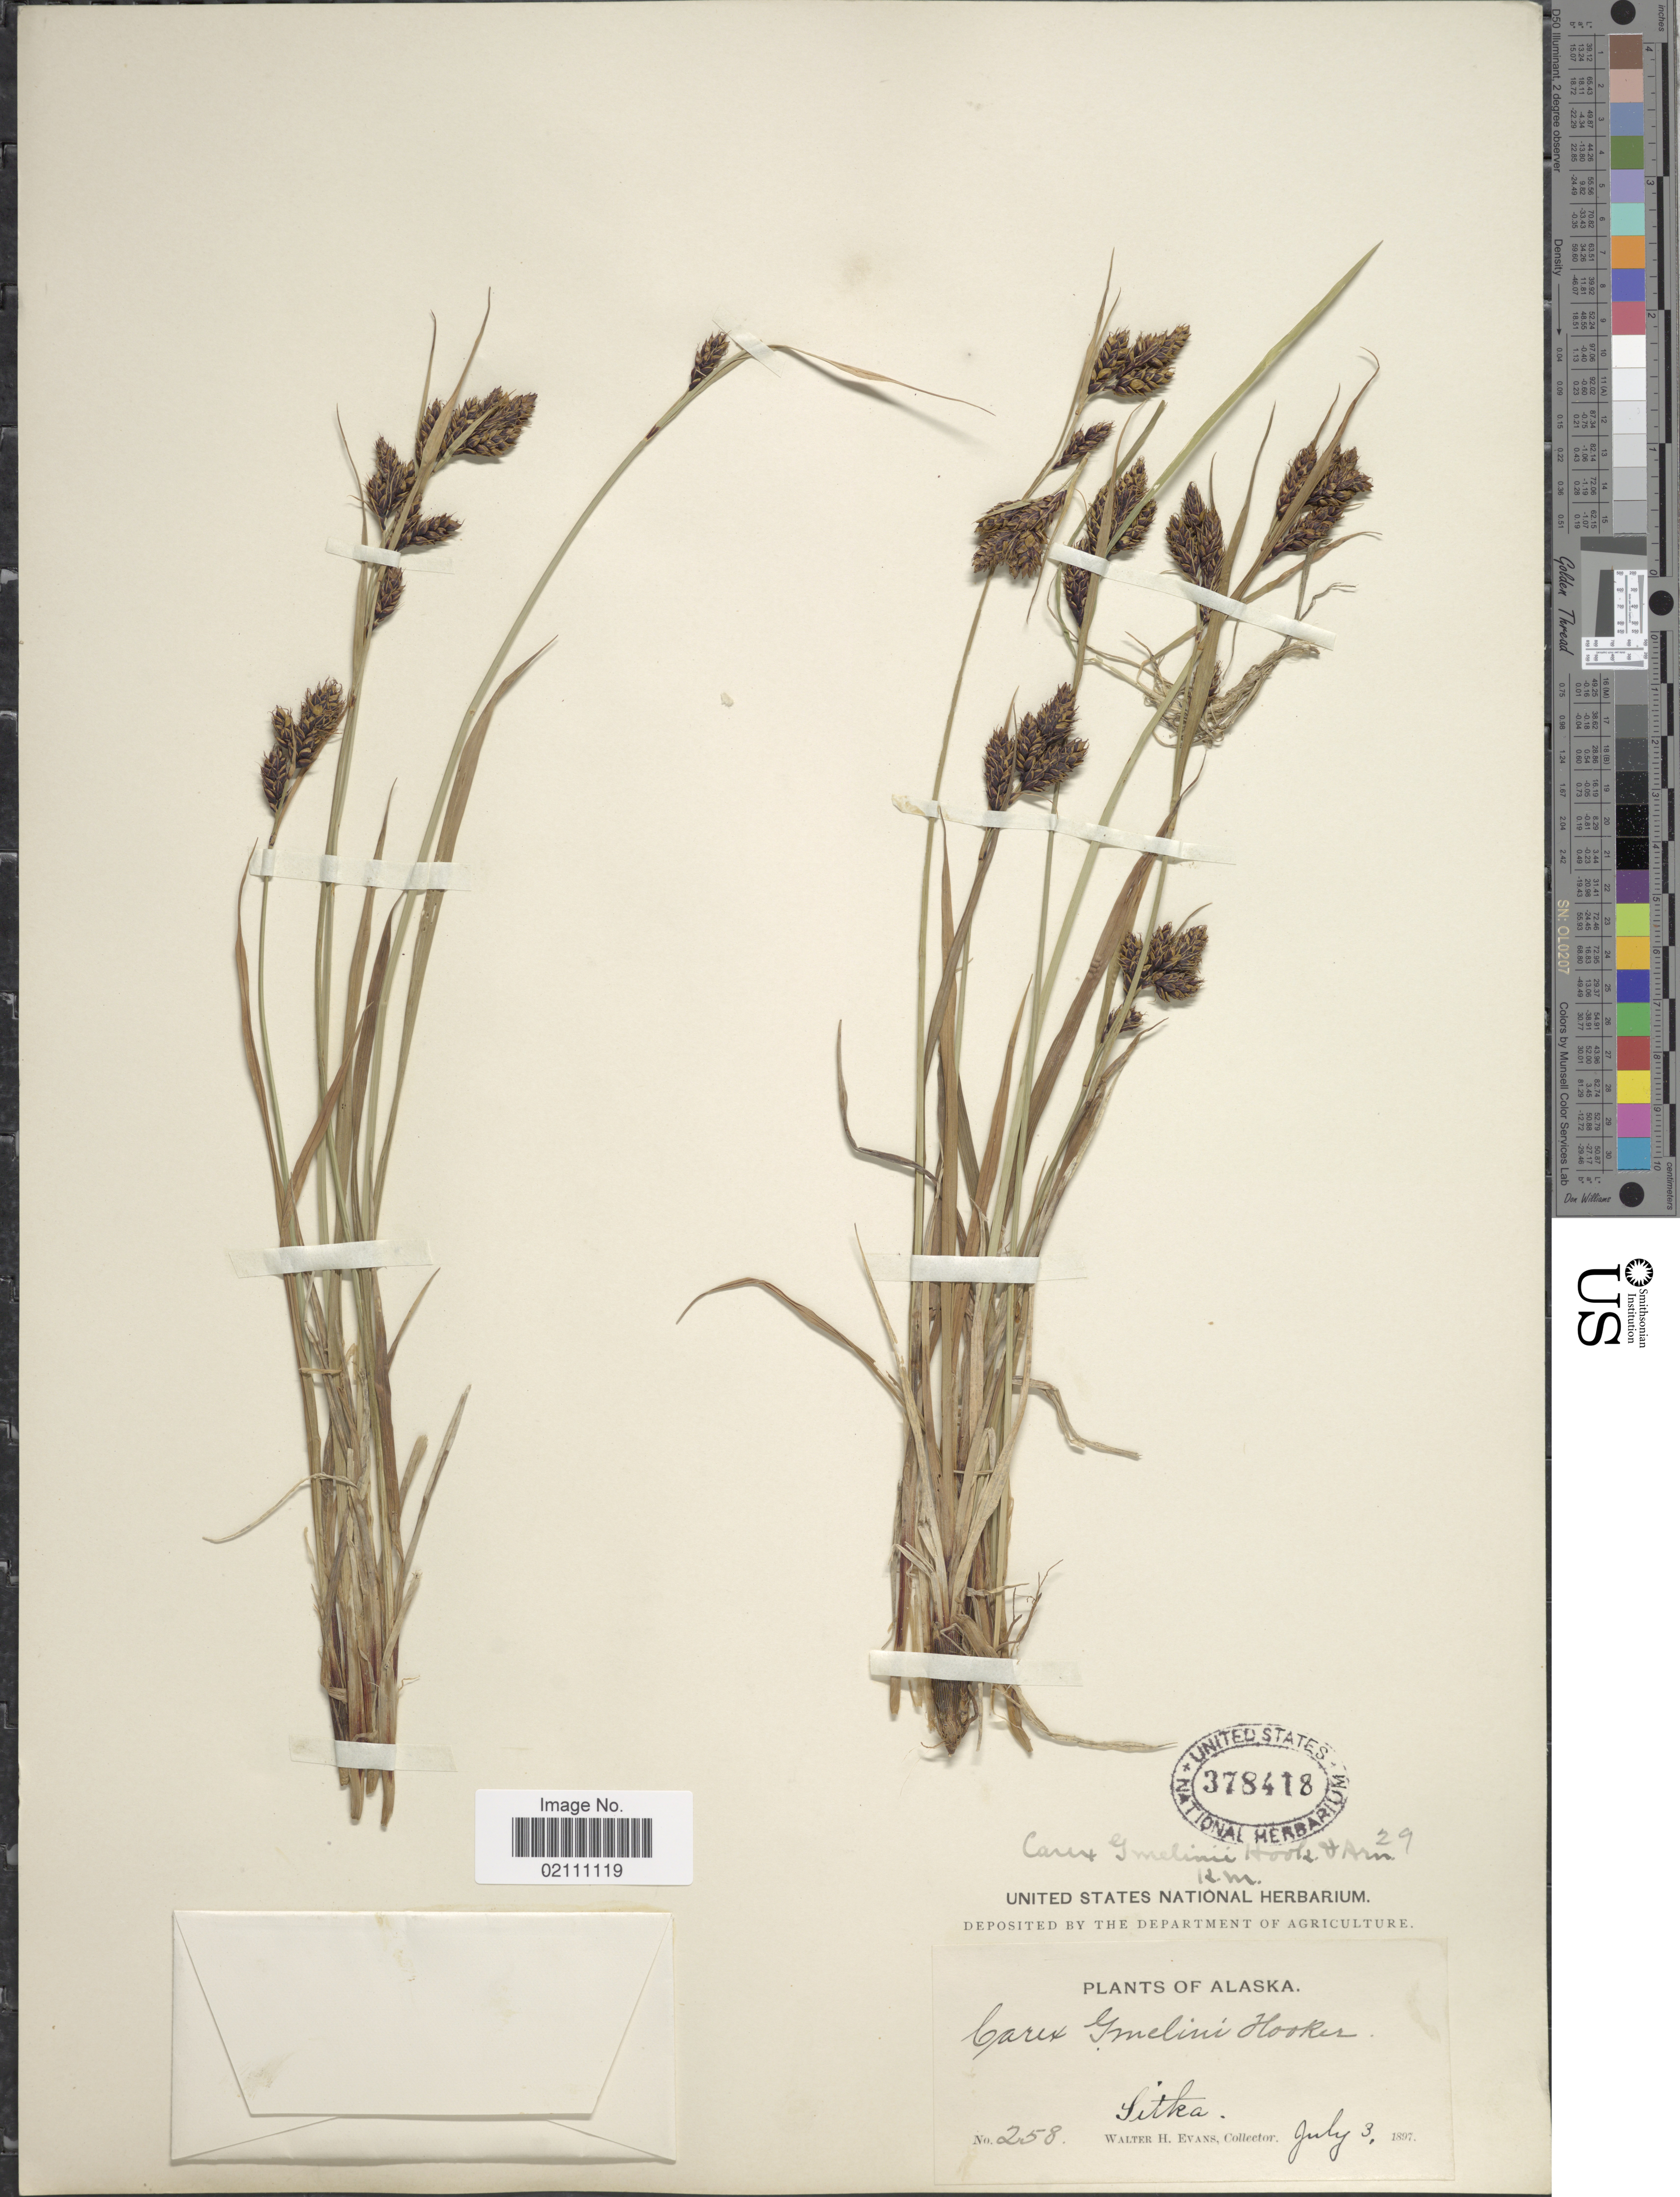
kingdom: Plantae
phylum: Tracheophyta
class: Liliopsida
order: Poales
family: Cyperaceae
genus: Carex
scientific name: Carex gmelinii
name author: Hook. & Arn.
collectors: W. H. Evans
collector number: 258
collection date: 1897-07-03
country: United States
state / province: Alaska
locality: Sitka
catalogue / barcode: US 378418